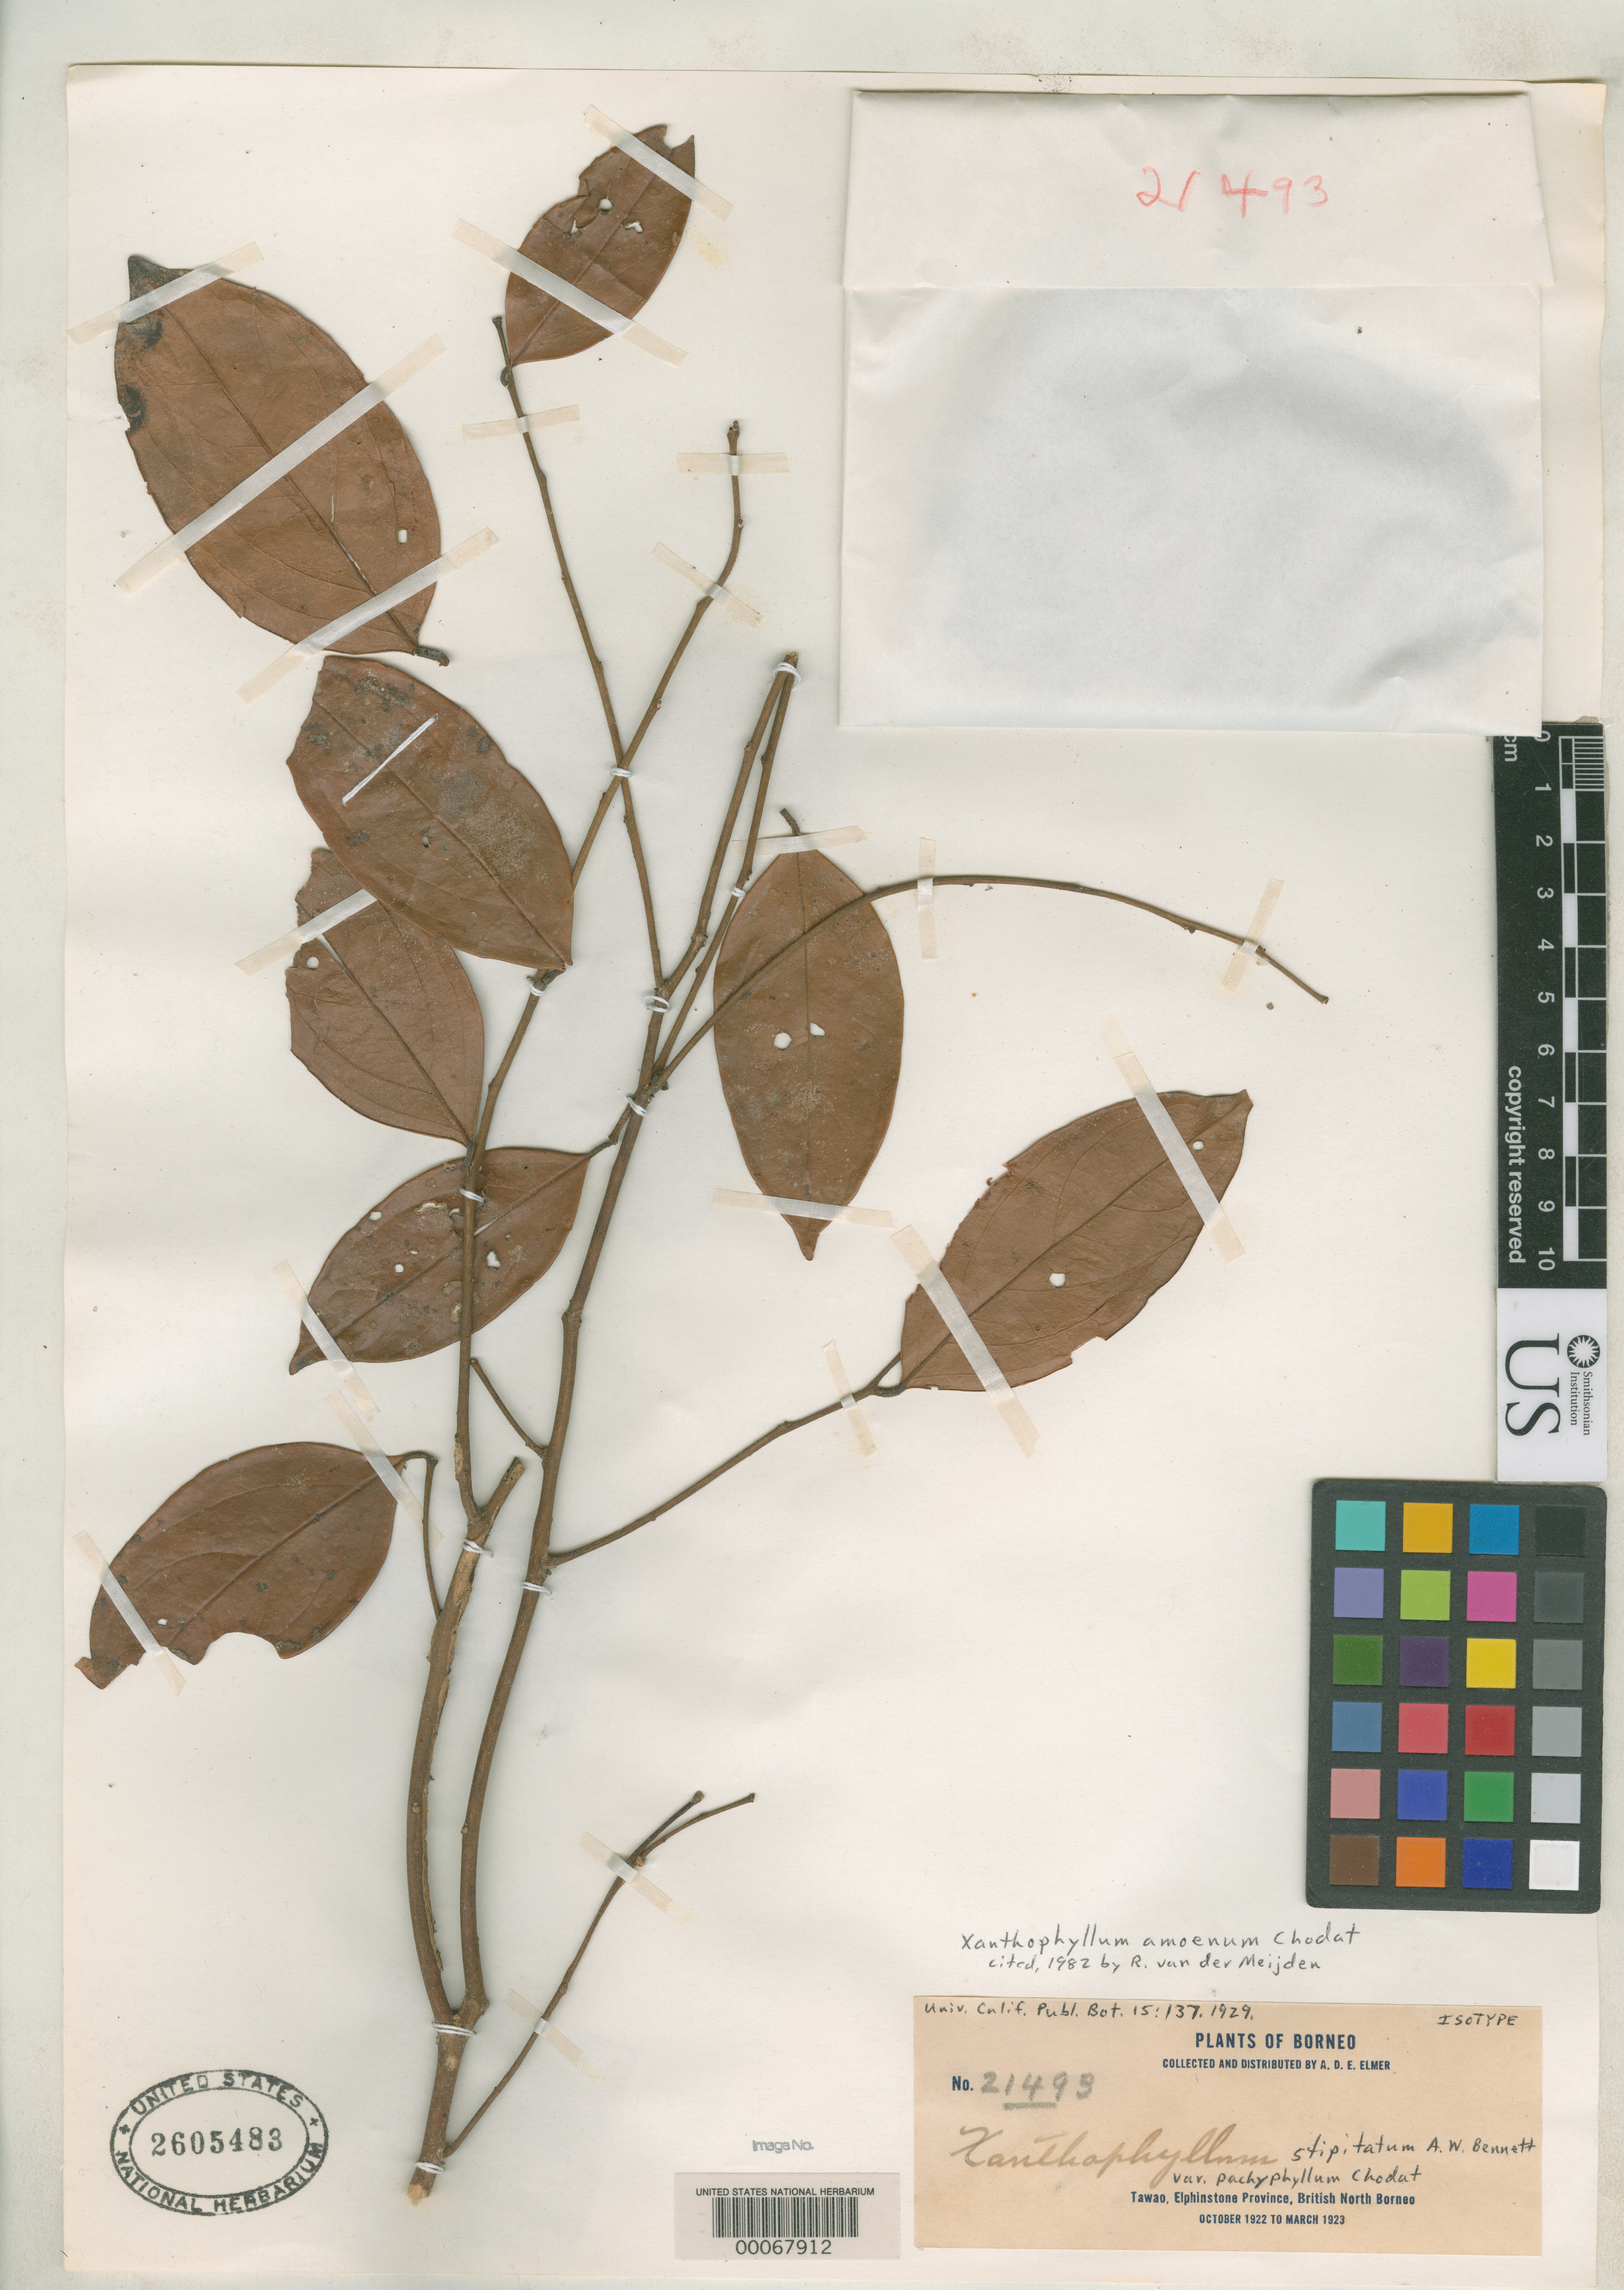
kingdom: Plantae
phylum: Tracheophyta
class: Magnoliopsida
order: Fabales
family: Polygalaceae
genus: Xanthophyllum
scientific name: Xanthophyllum stipitatum var. pachyphyllum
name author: Chodat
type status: Isosyntype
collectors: A. D. E. Elmer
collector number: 21493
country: Malaysia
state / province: Sabah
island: Borneo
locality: Tawao, Elphinstone Province.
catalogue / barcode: US 2605483